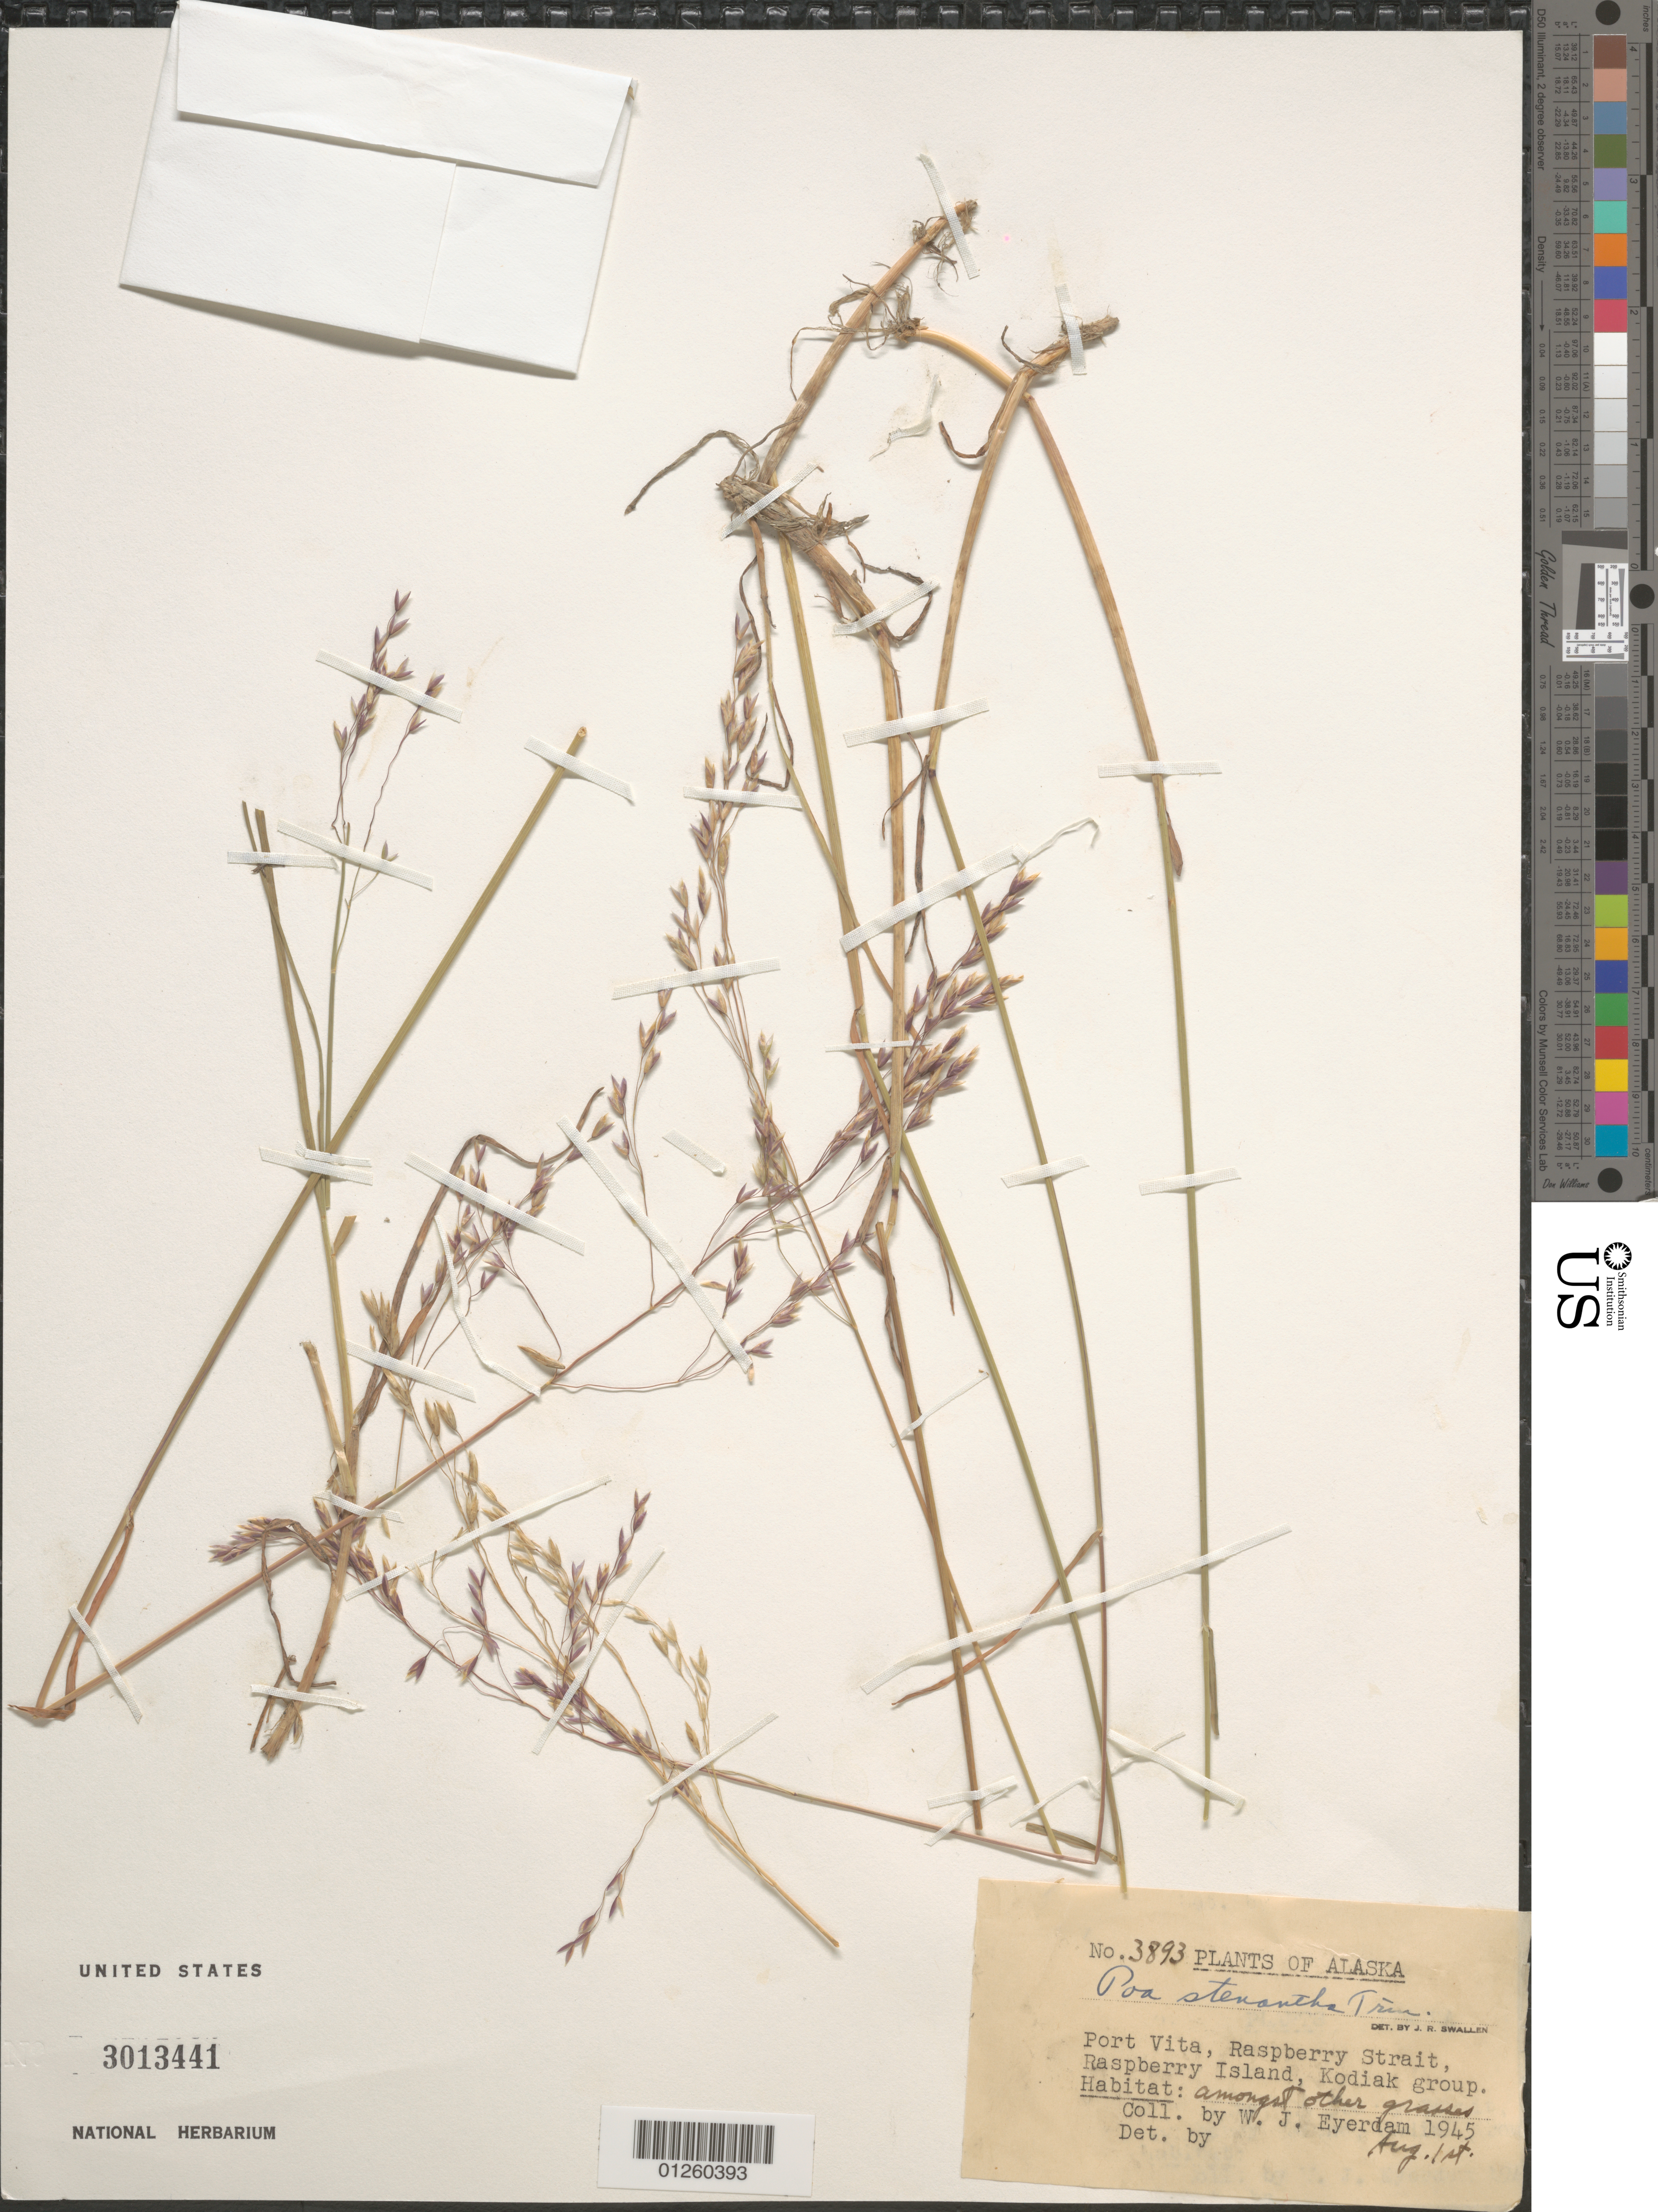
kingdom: Plantae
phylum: Tracheophyta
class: Liliopsida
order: Poales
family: Poaceae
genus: Poa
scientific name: Poa stenantha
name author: Trin.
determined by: Soreng, Robert J., Research Associate (BOT), Smithsonian Institution - National Museum of Natural History (UNITED STATES)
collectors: W. J. Eyerdam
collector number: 3893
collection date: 1945-08-01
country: United States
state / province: Alaska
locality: Port Vita, Raspberry Strait, Raspberry Island, Kodiak group.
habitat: among other grasses.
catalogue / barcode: US 3013441